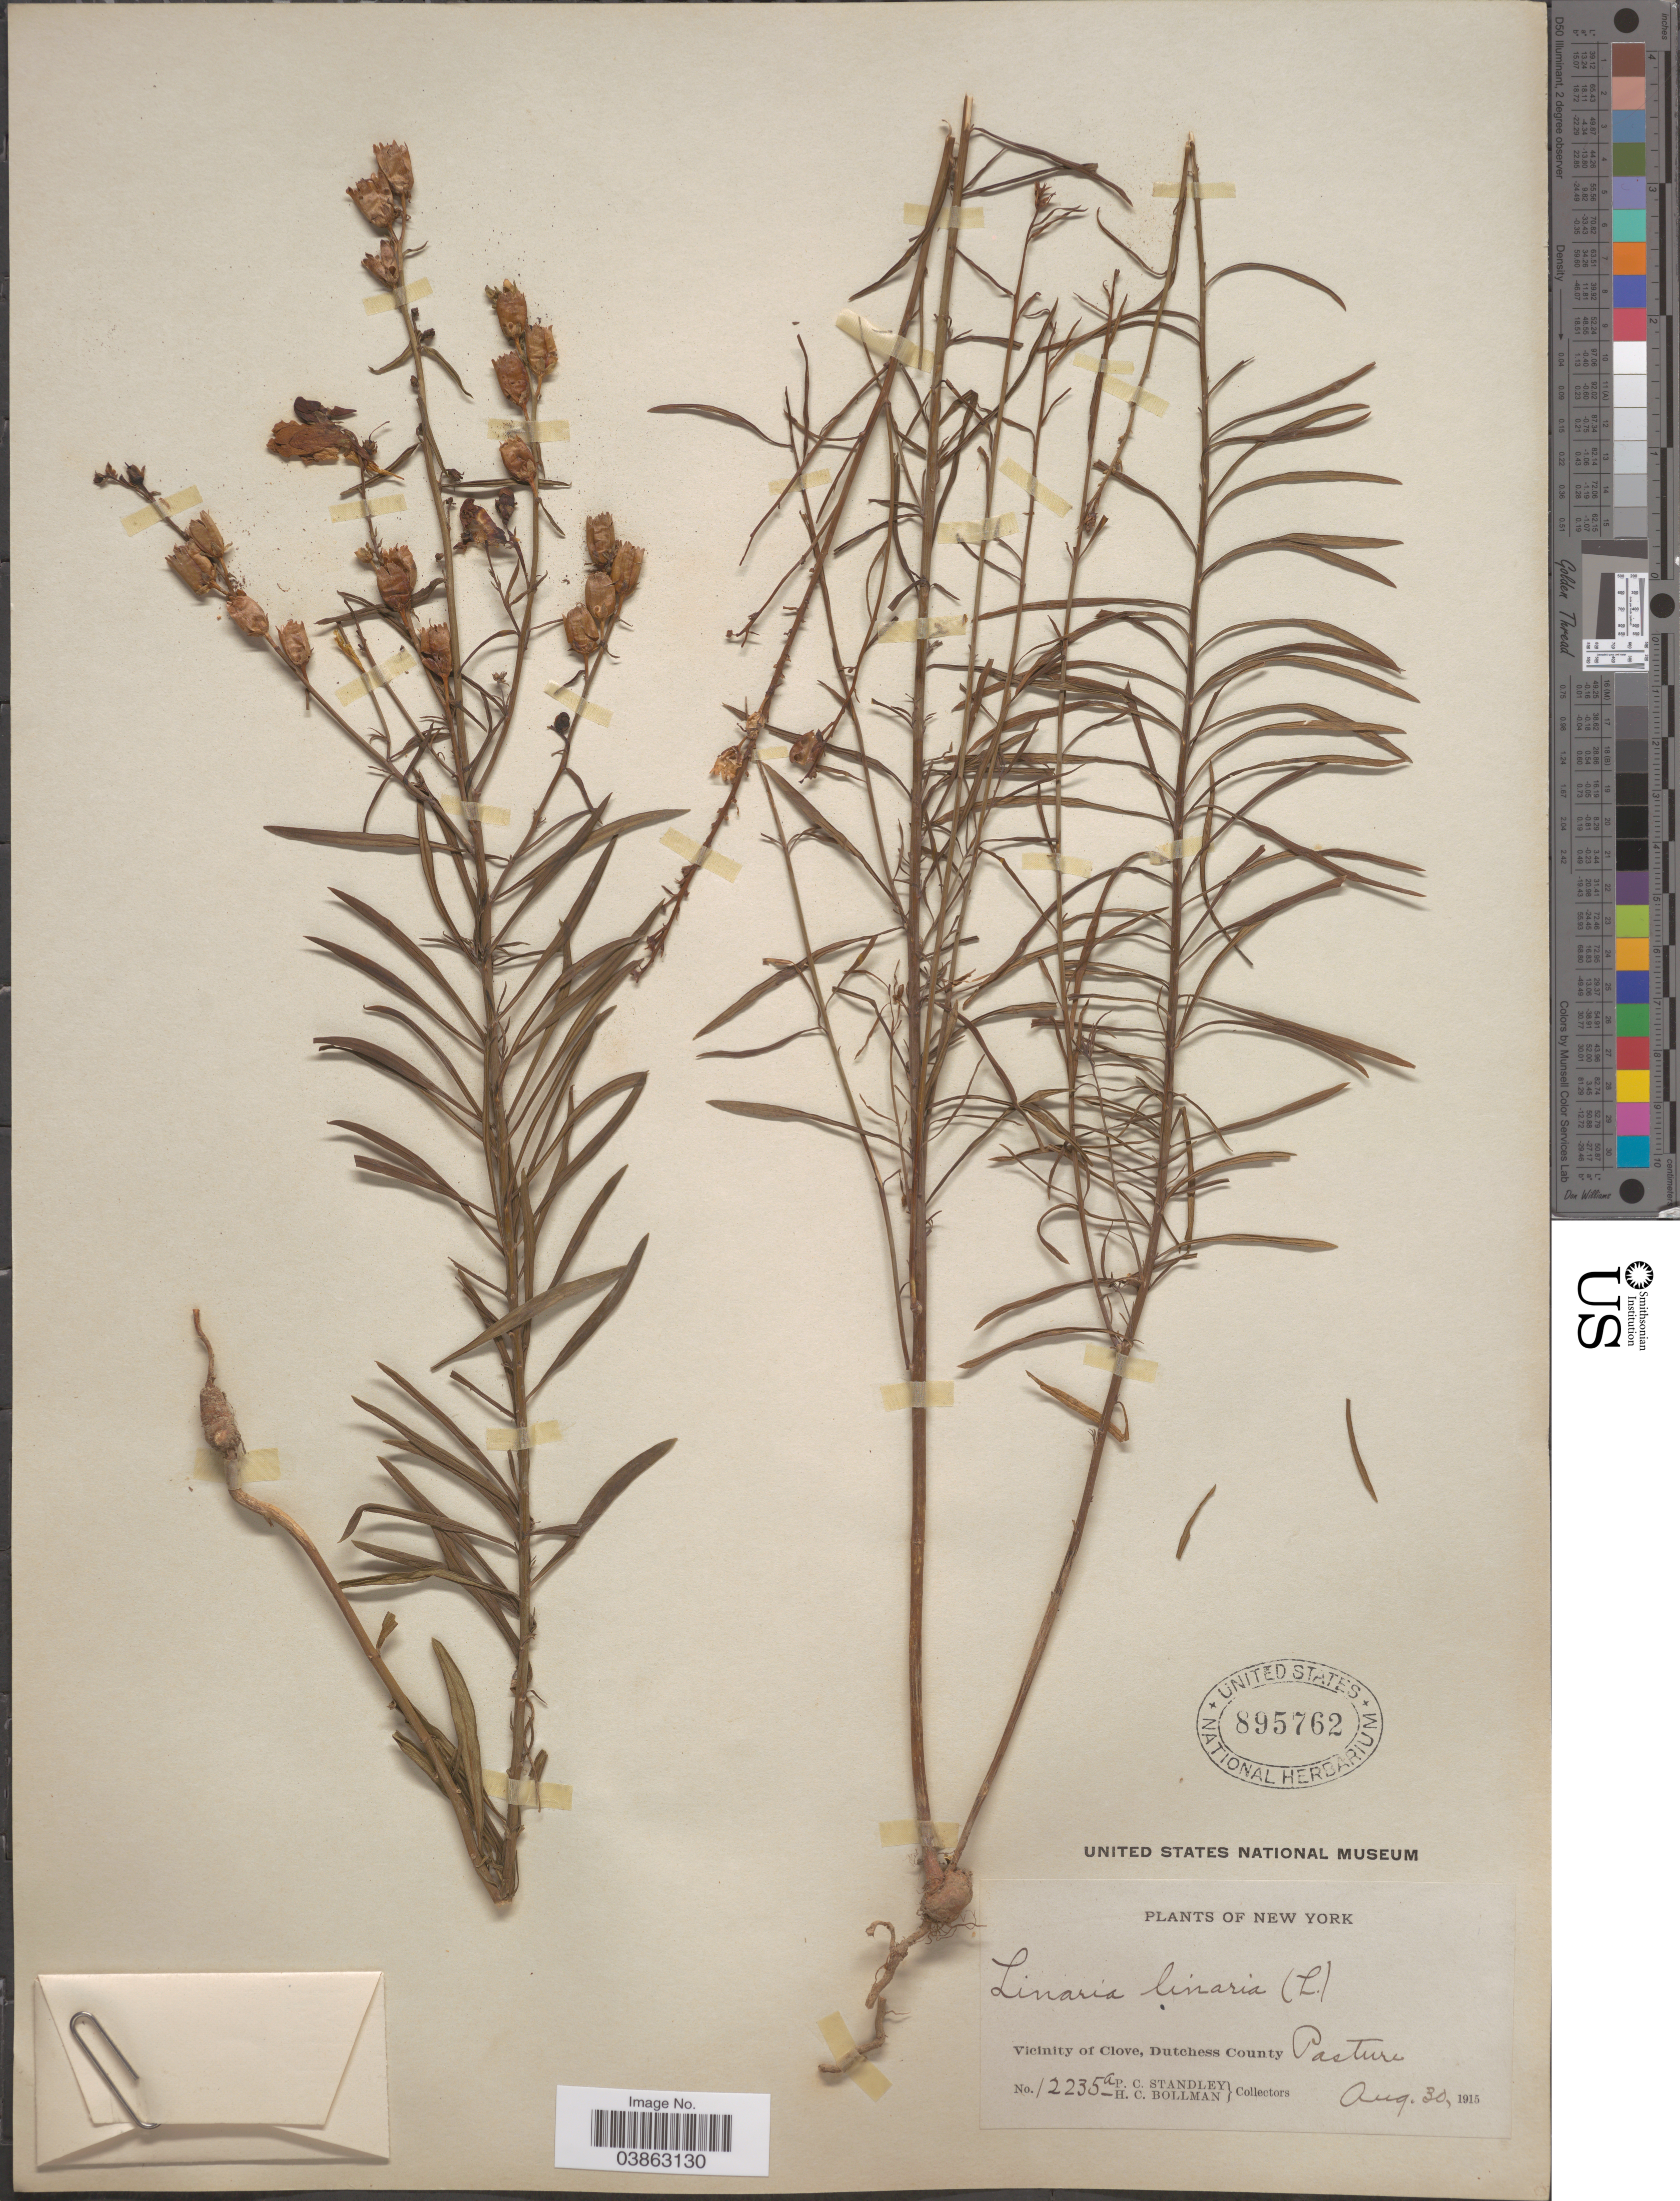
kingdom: Plantae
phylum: Tracheophyta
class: Magnoliopsida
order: Lamiales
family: Plantaginaceae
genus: Linaria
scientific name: Linaria vulgaris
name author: Mill.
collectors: P. C. Standley & H. C. Bollman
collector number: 12235a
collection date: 1915-08-30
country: United States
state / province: New York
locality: Vicinity of Clove, Dutchess County. Pasture.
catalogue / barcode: US 895762